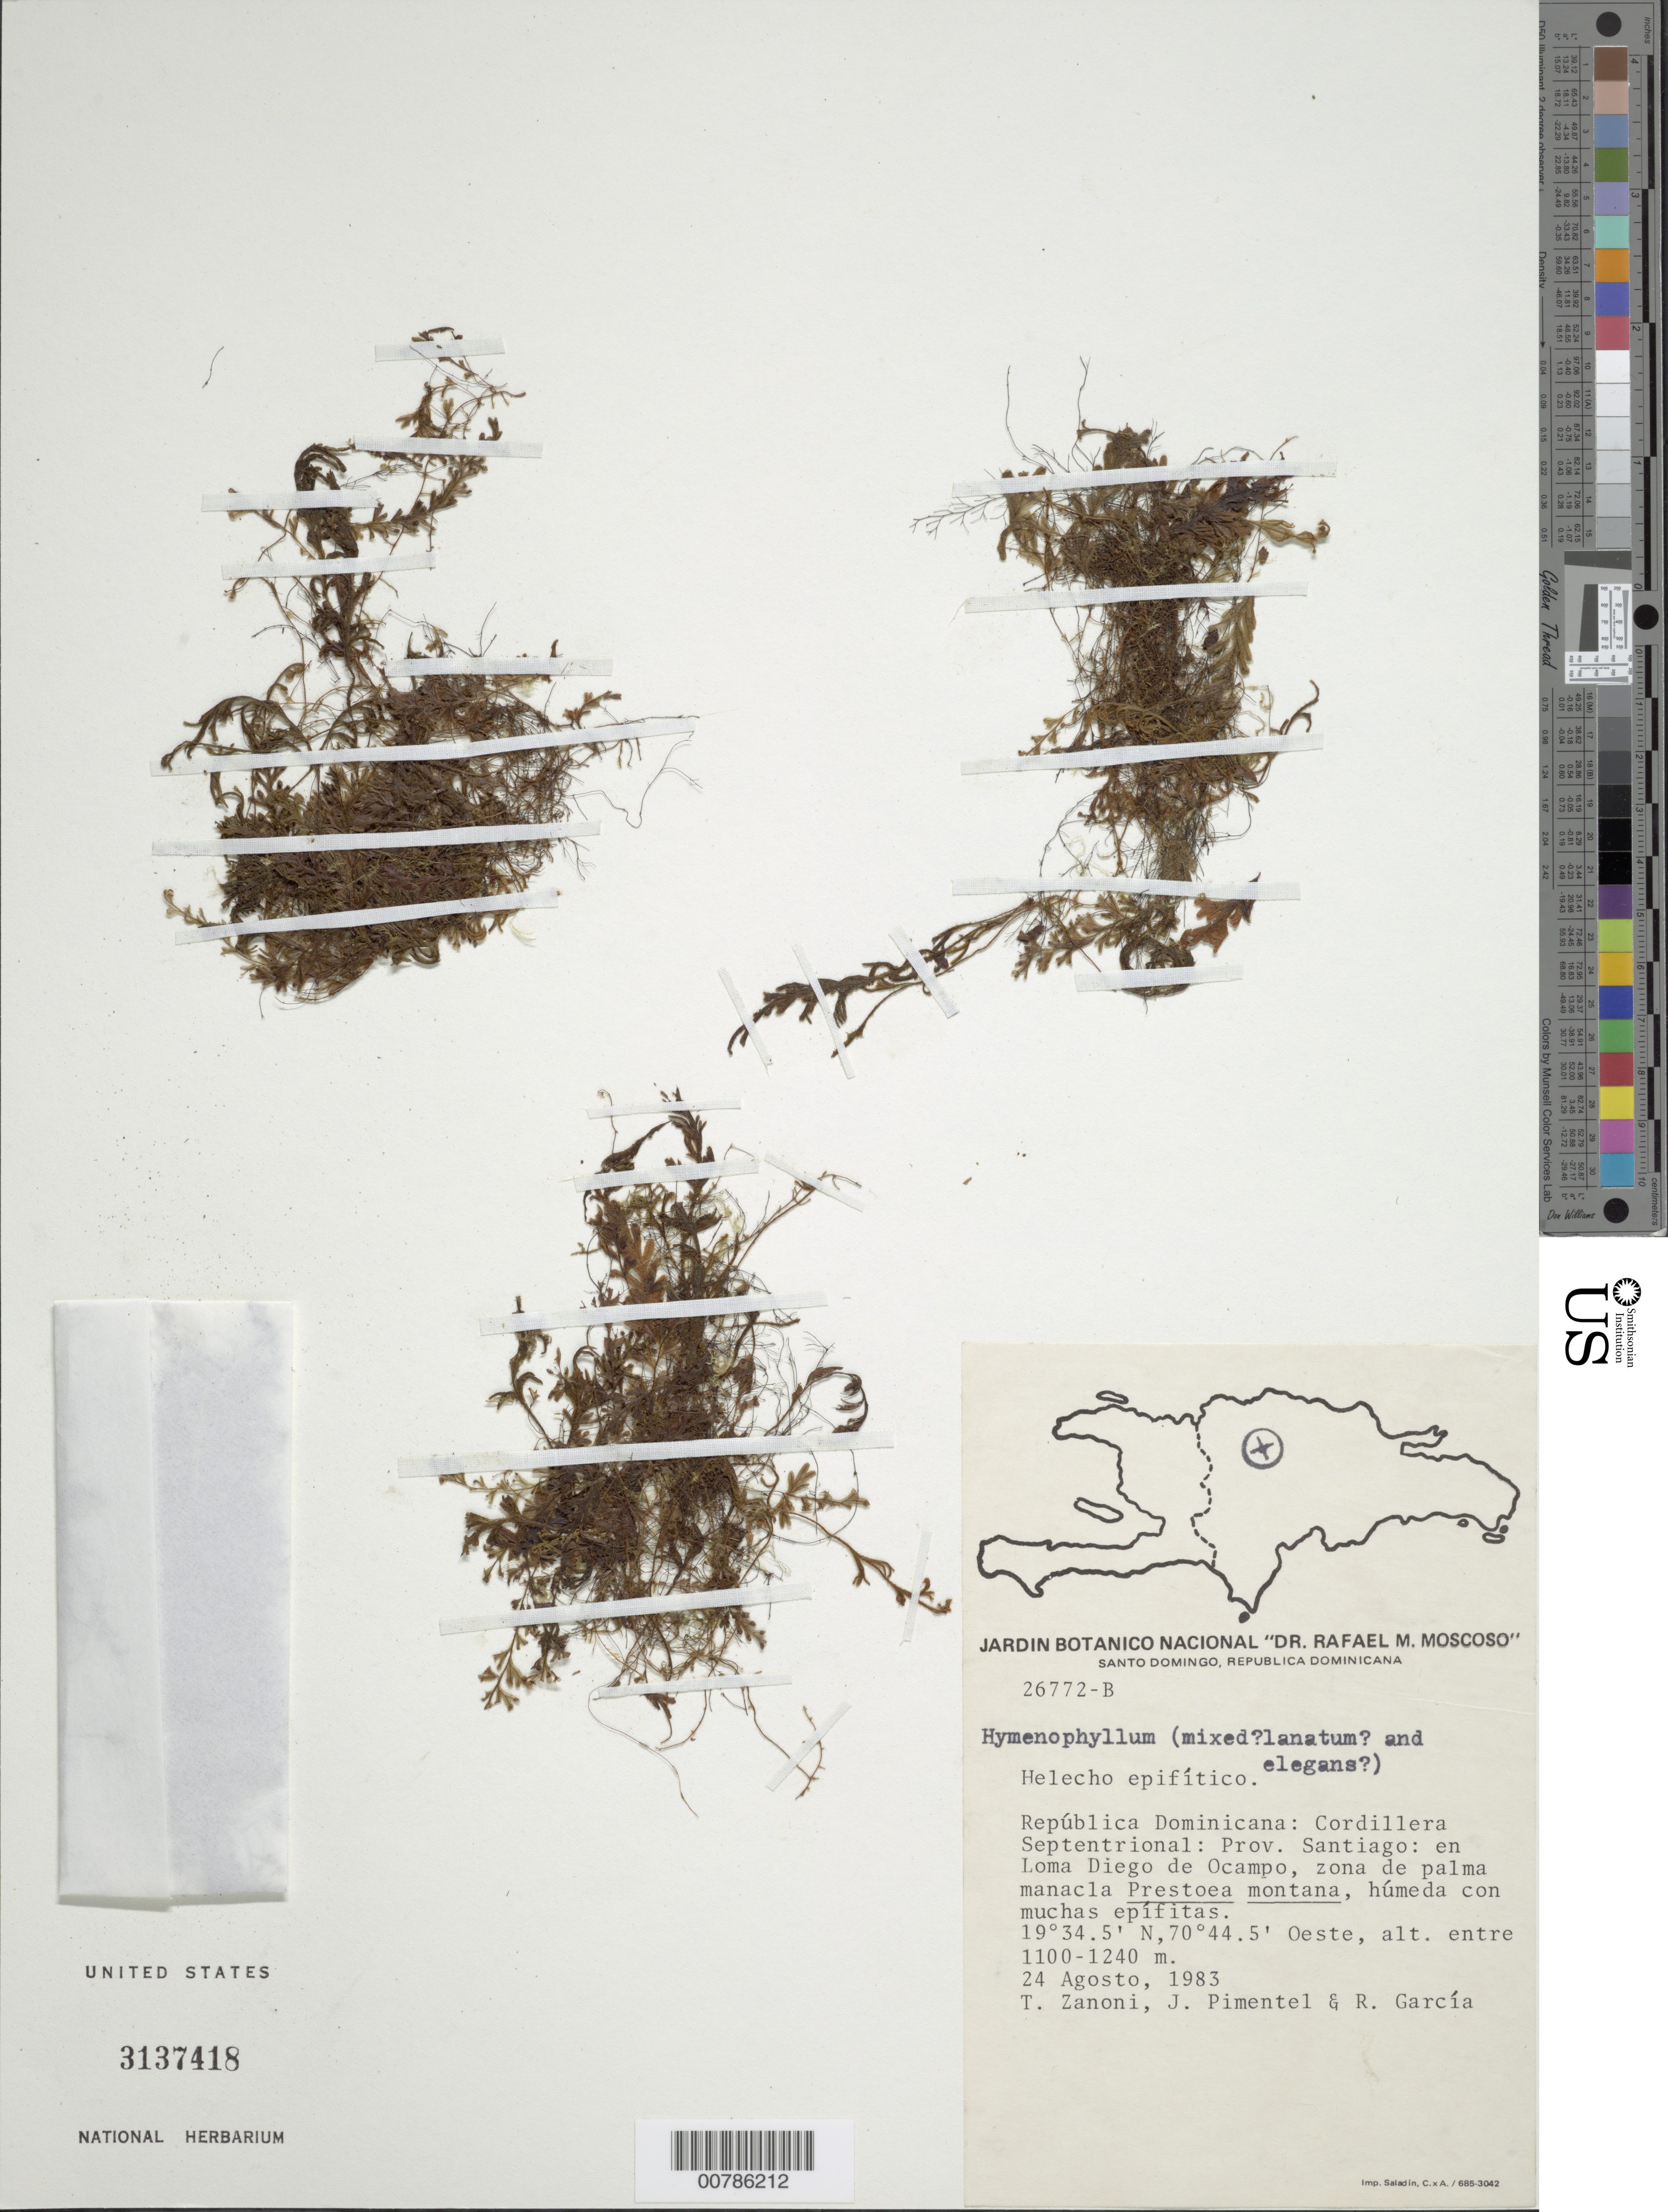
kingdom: Plantae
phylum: Tracheophyta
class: Polypodiopsida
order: Hymenophyllales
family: Hymenophyllaceae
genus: Hymenophyllum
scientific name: Hymenophyllum sp.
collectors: T. A. Zanoni, J. Pimentel & R. García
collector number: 26772b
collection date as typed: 24 Aug 1983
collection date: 1983-08-24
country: Dominican Republic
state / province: Santiago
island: Hispaniola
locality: Cordillera Septentrional, Loma Diego de Ocampo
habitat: Zona de palma manacla Prestoea montana, húmeda con muchas epífitas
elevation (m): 1100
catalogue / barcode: US 3137418